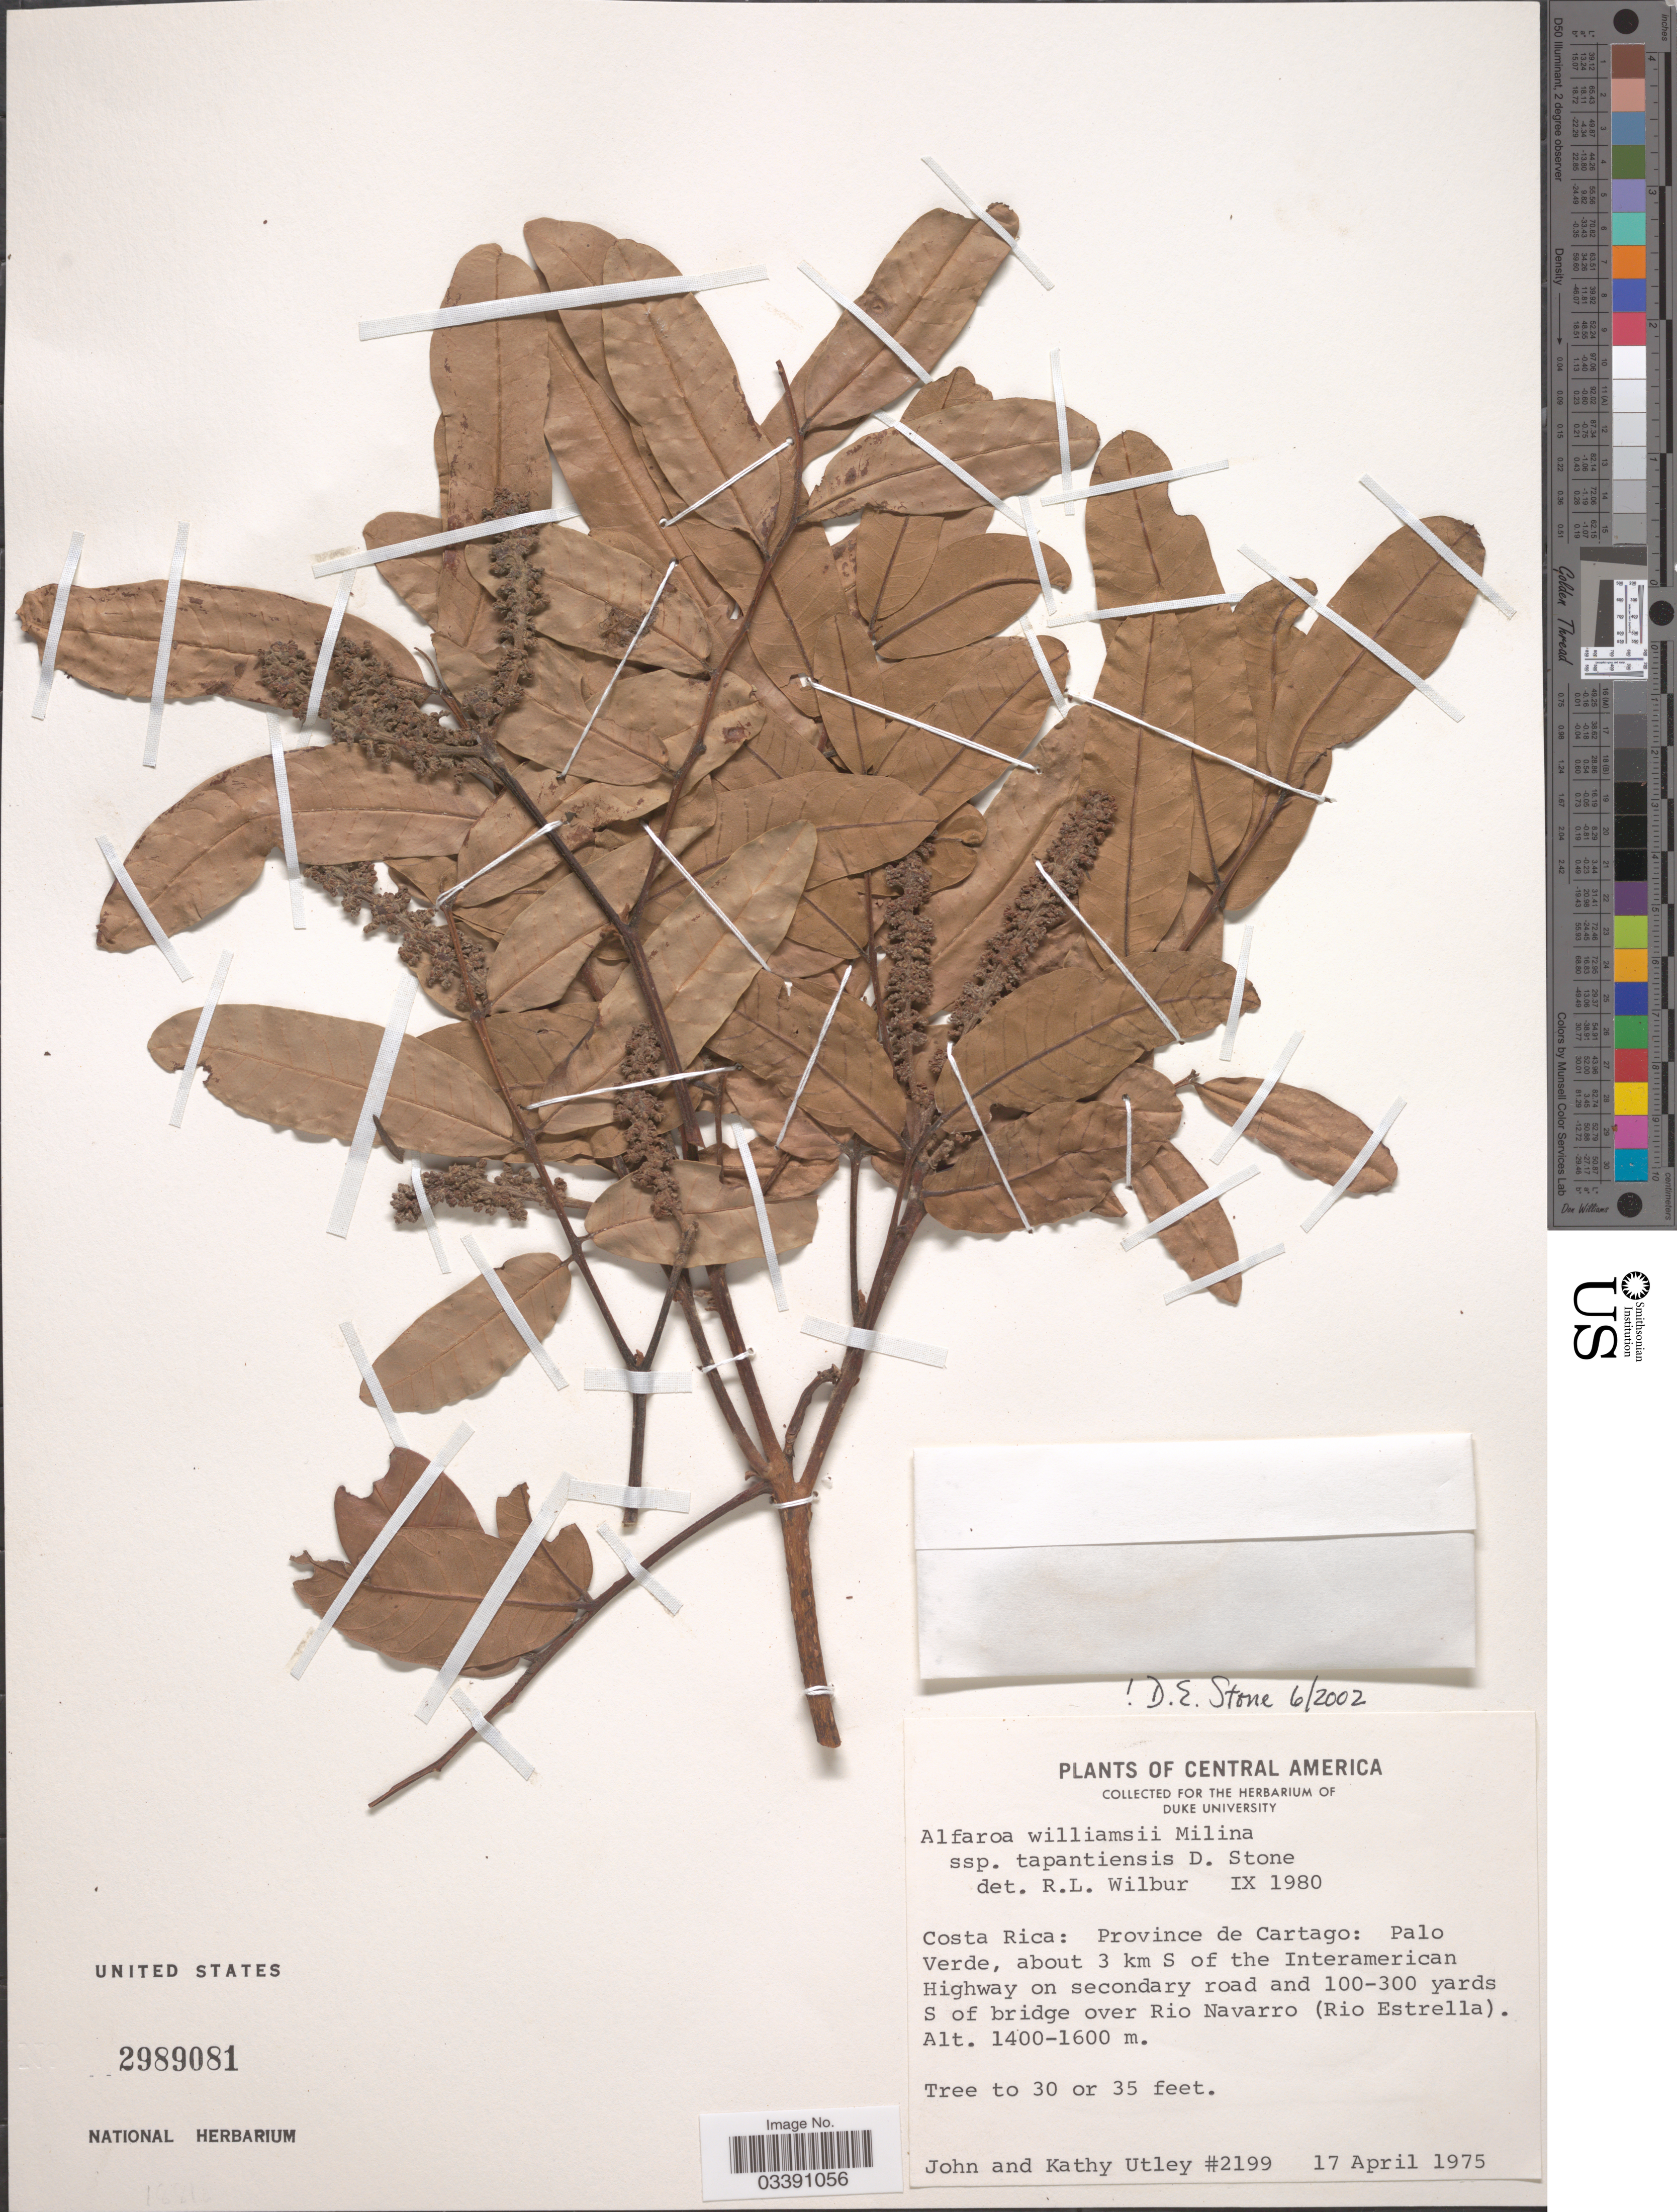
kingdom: Plantae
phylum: Tracheophyta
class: Magnoliopsida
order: Fagales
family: Juglandaceae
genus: Alfaroa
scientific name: Alfaroa williamsii subsp. williamsii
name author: Ant. Molina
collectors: J. F. Utley & K. Burt-Utley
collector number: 2199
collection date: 1975-04-17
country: Costa Rica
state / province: Cartago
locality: Palo Verde, about 3 km S of the Ineramerican Highway on secondary road and 100-300 yards S of bridge over Rio Navarro (Rio Estrella).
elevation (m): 1400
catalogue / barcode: US 2989081